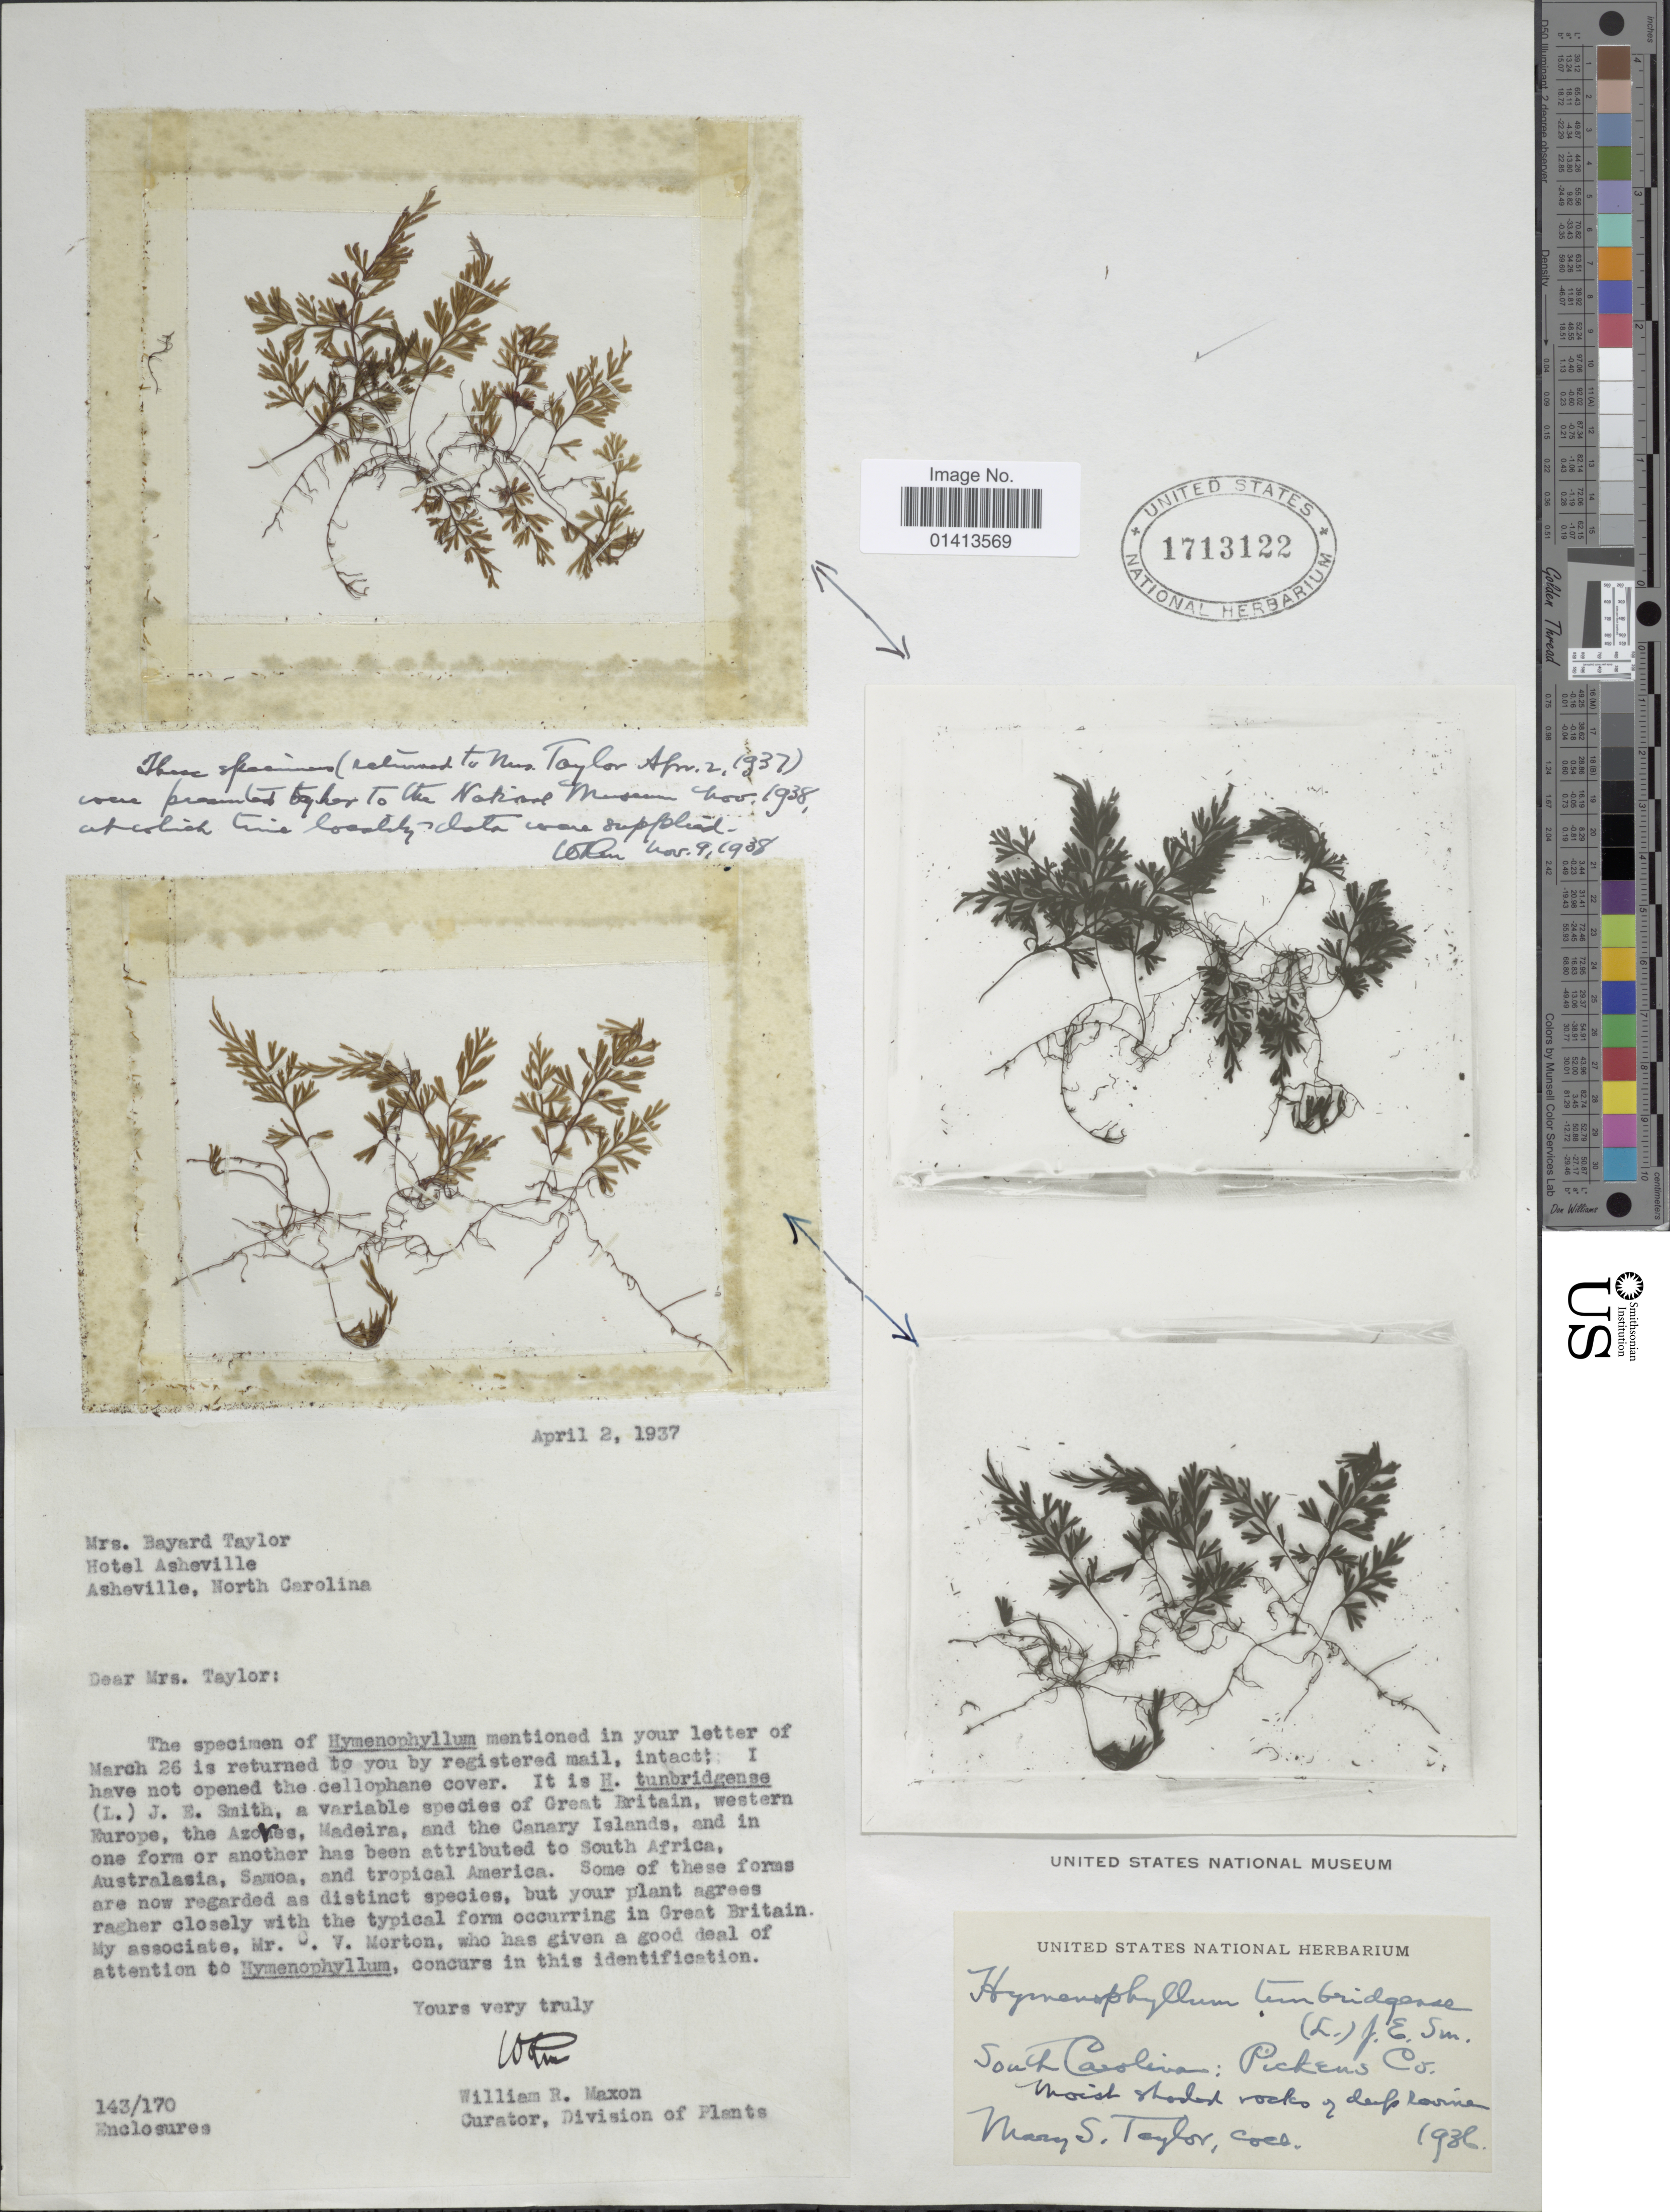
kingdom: Plantae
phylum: Tracheophyta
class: Polypodiopsida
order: Hymenophyllales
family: Hymenophyllaceae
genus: Hymenophyllum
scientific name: Hymenophyllum tunbrigense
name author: (L.) Small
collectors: W. R. Maxon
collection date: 1936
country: United States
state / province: South Carolina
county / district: Pickens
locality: Moist shaded rocks of deep ravine.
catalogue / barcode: US 1713122